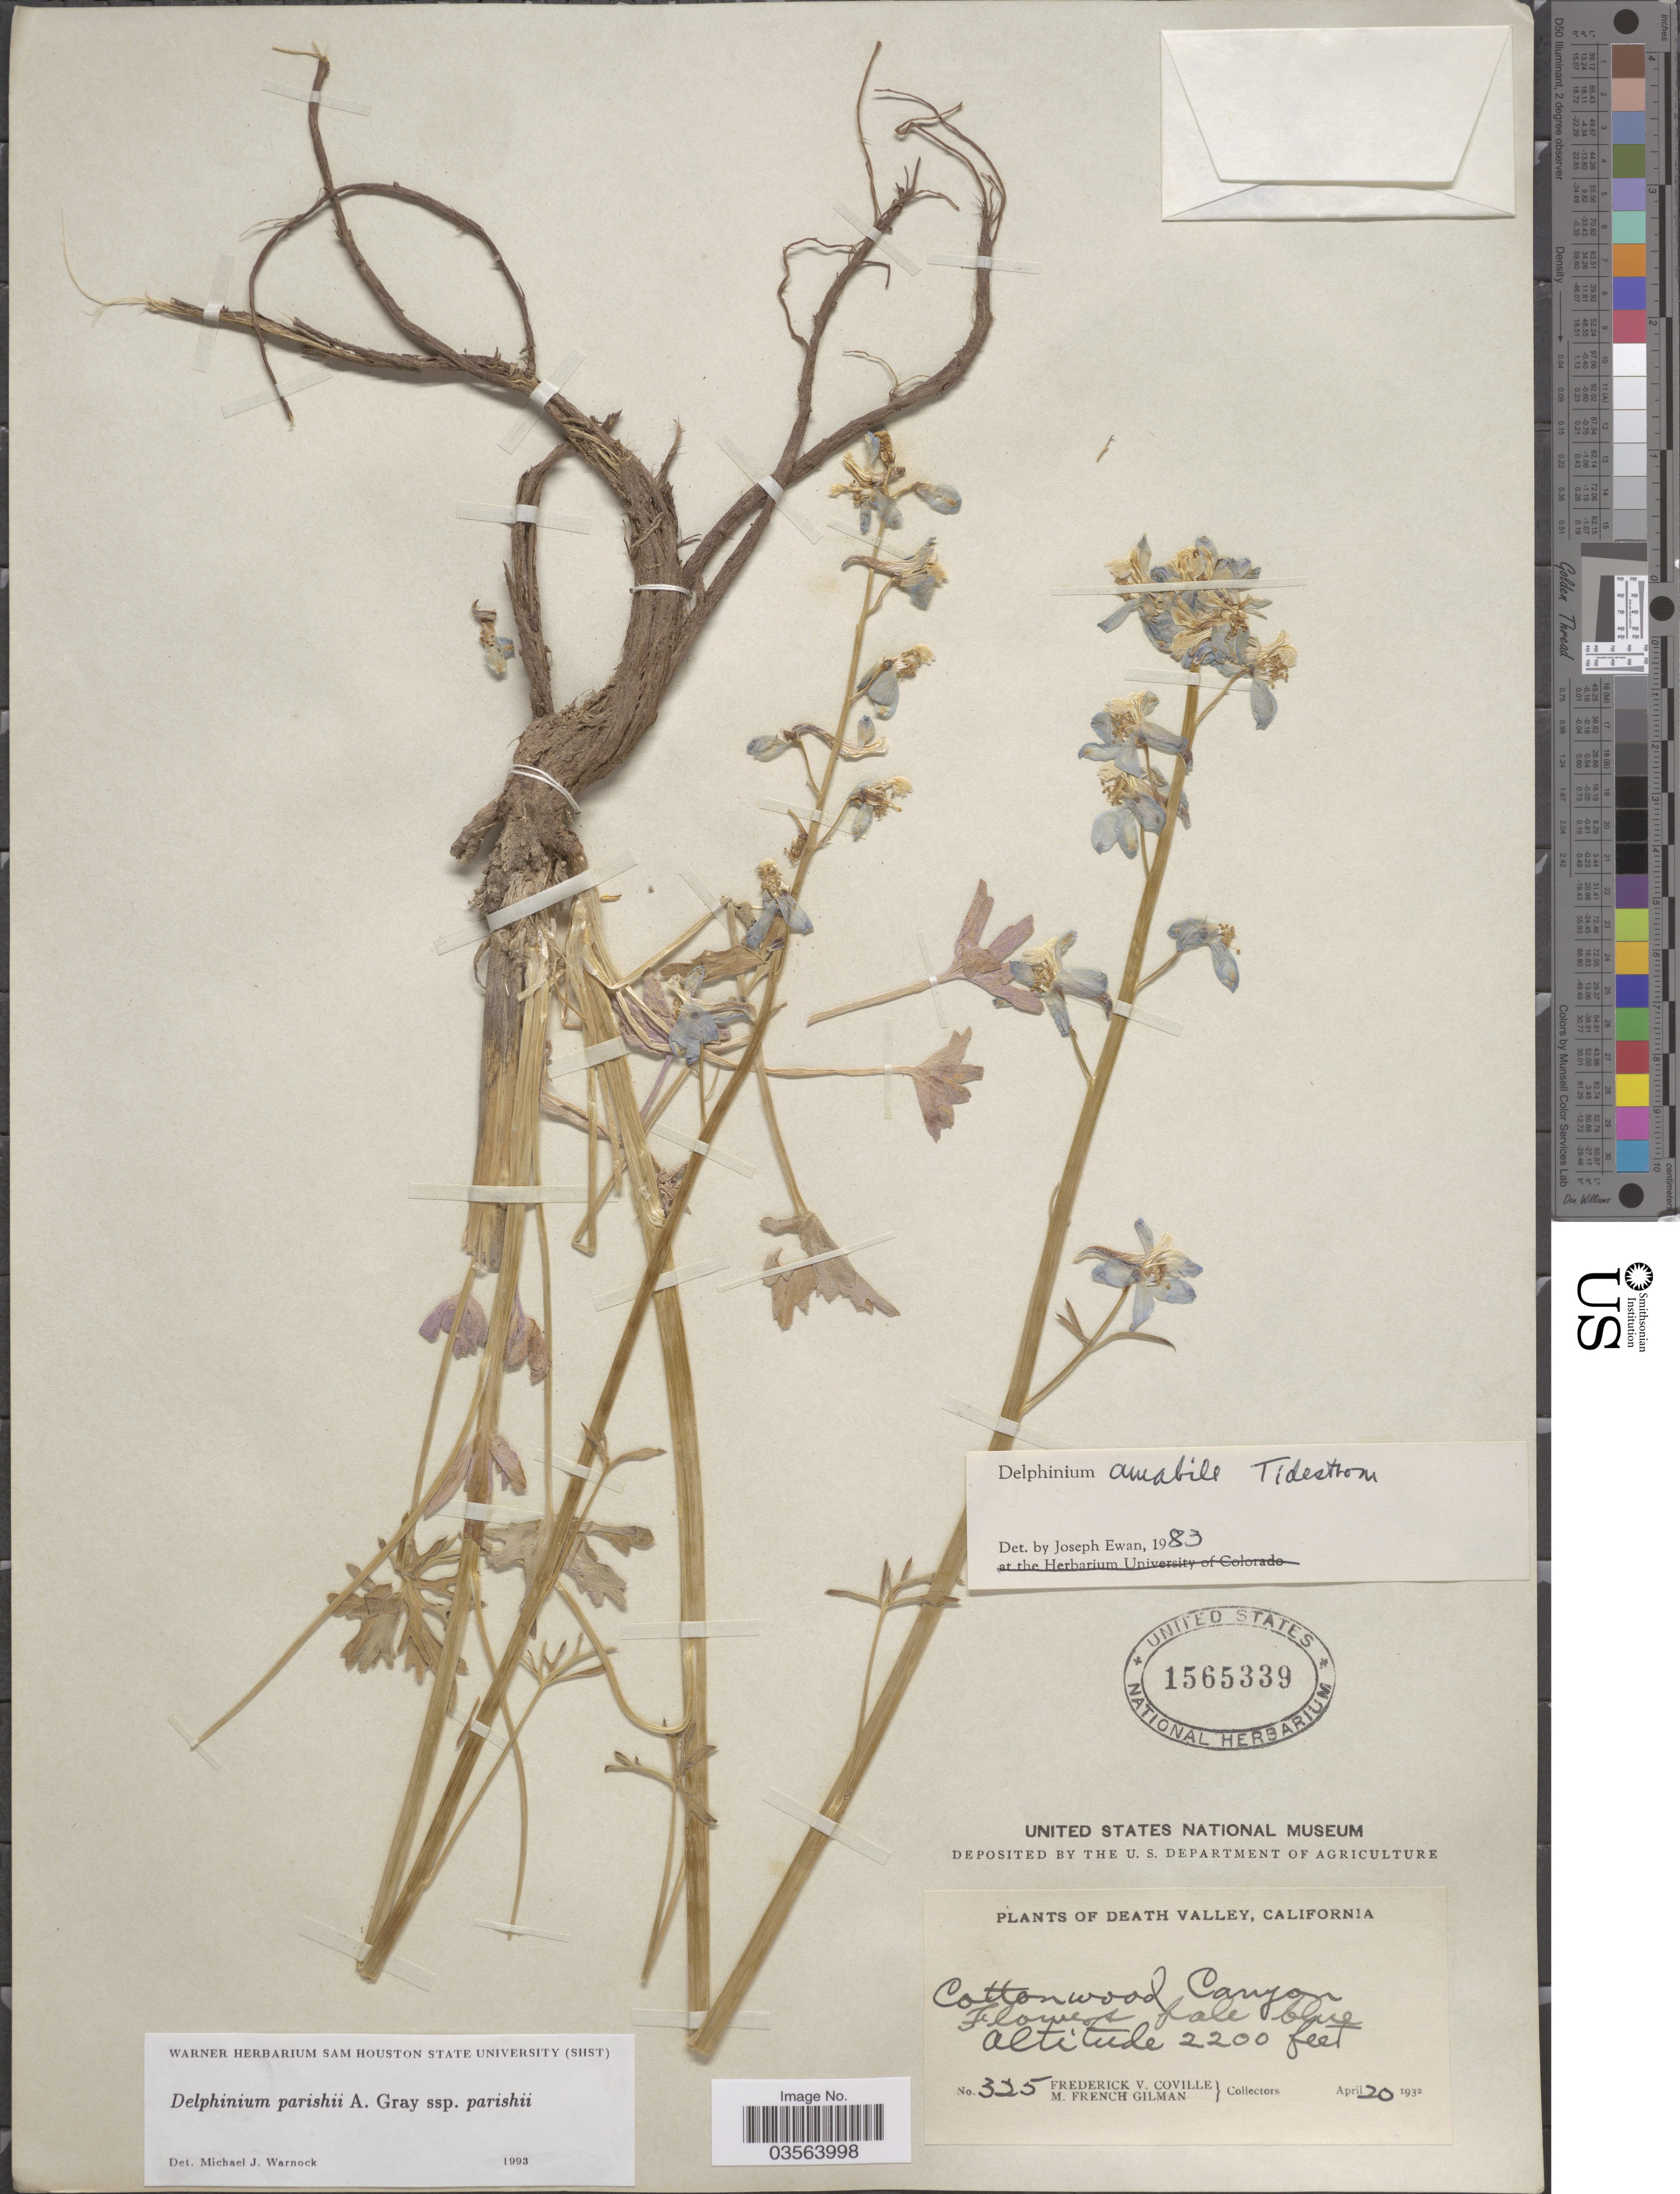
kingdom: Plantae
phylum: Tracheophyta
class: Magnoliopsida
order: Ranunculales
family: Ranunculaceae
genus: Delphinium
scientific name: Delphinium parishii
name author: A. Gray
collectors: F. V. Coville & M. F. Gilman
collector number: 325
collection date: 1932-04-20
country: United States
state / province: California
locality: Death Valley. Cottonwood Canyon.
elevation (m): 671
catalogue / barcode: US 1565339